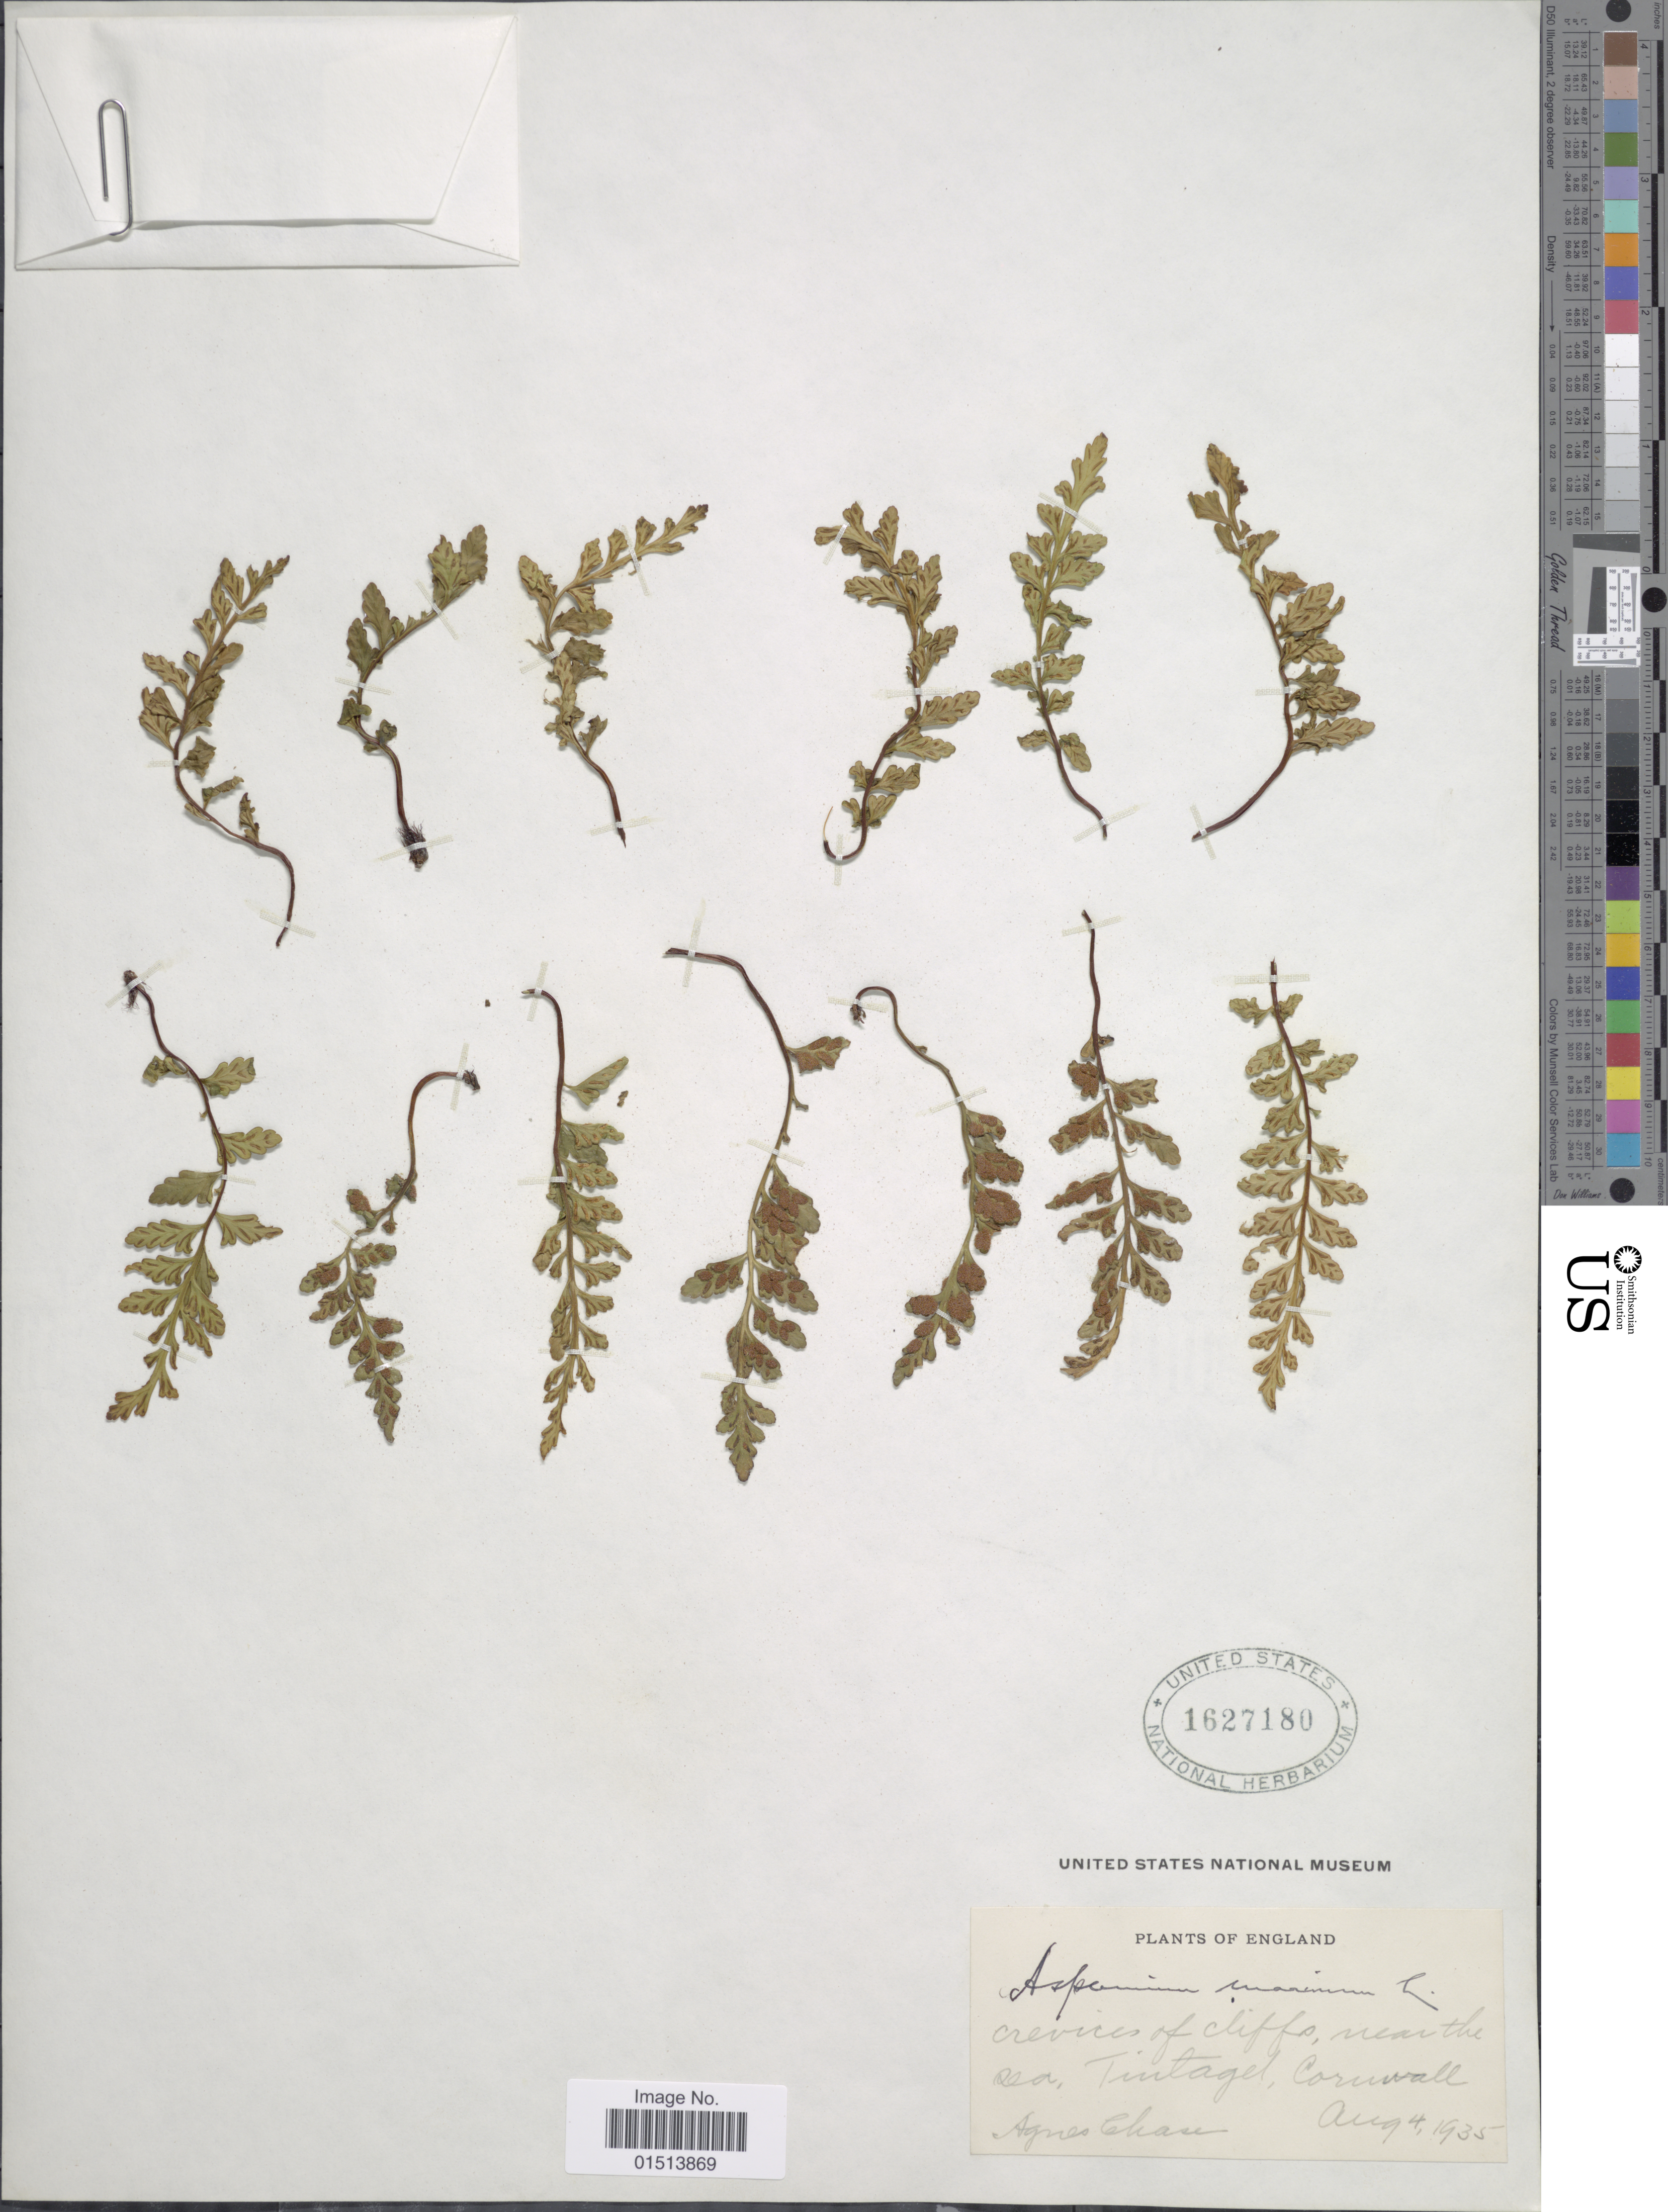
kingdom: Plantae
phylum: Tracheophyta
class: Polypodiopsida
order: Polypodiales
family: Aspleniaceae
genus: Asplenium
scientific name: Asplenium marinum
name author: L.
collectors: A. Chase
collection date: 1935-08-04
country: United Kingdom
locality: Crevices of cliffs, near the sea,Tintagel, Cornwall.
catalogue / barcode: US 1627180